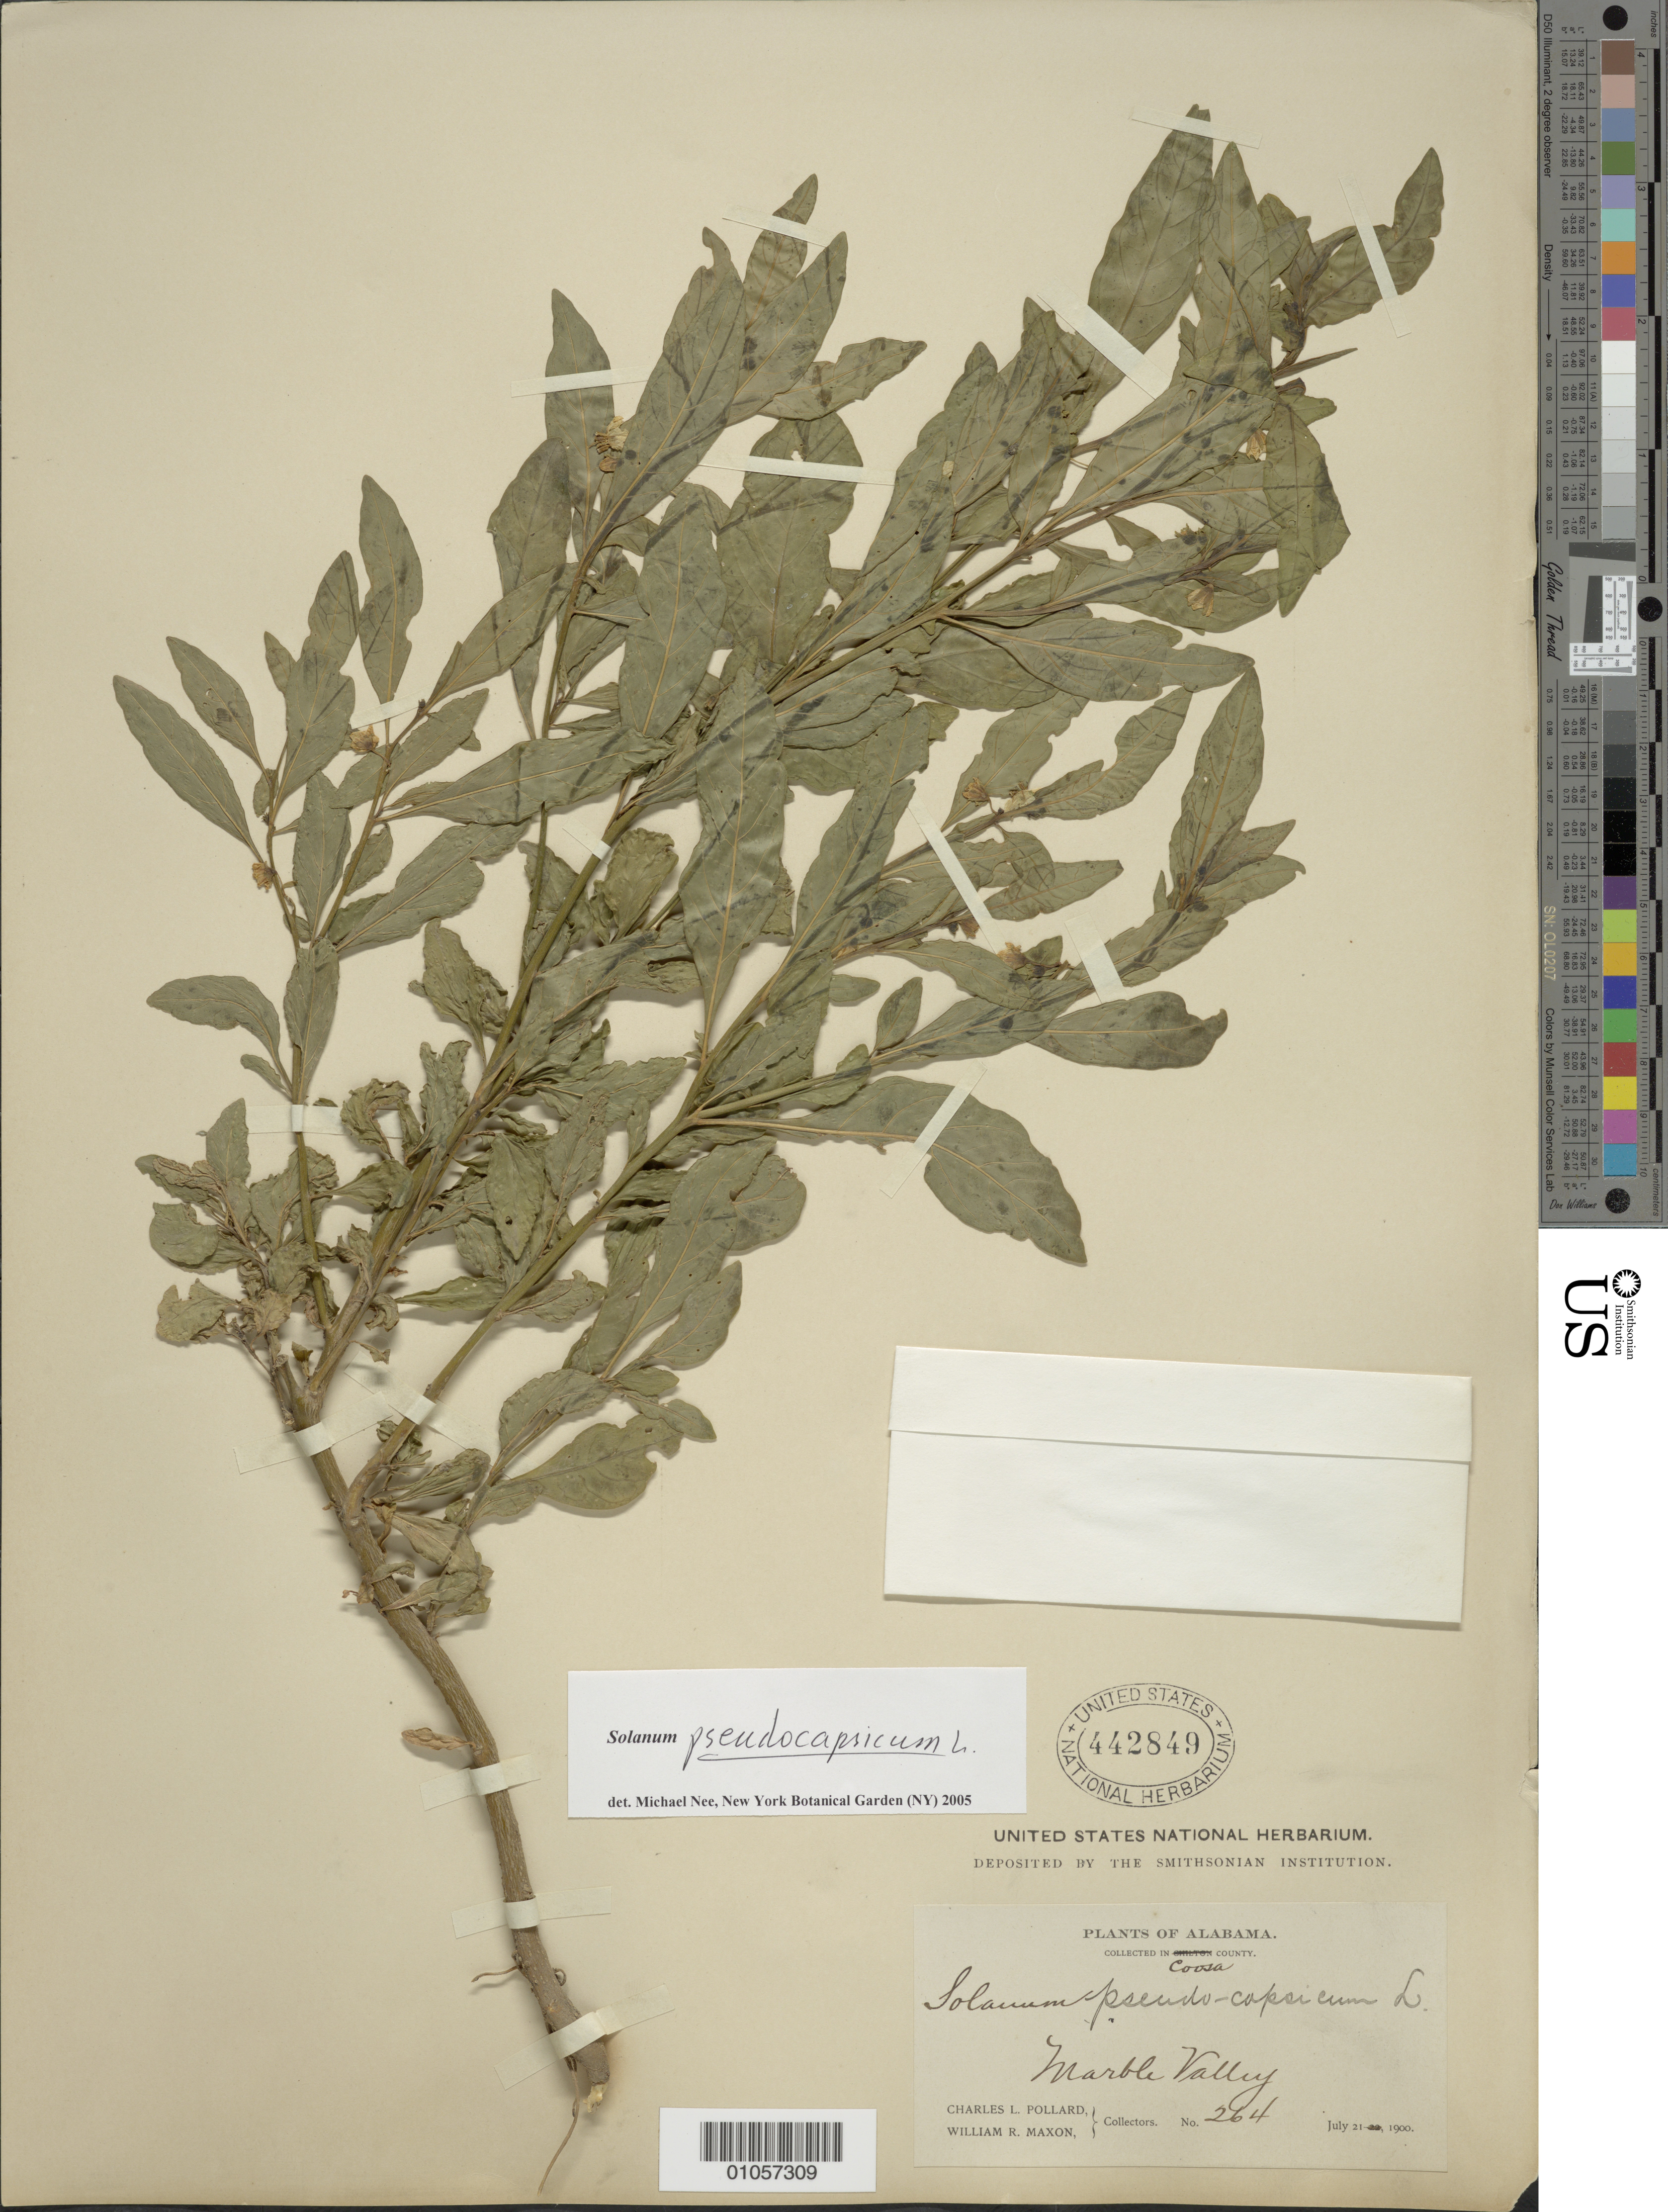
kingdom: Plantae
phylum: Tracheophyta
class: Magnoliopsida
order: Solanales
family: Solanaceae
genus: Solanum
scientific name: Solanum pseudocapsicum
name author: L.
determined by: Nee, Michael H.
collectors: C. L. Pollard & W. R. Maxon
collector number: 264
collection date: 1900-07-21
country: United States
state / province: Alabama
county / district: Coosa County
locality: Marble Valley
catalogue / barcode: US 442849